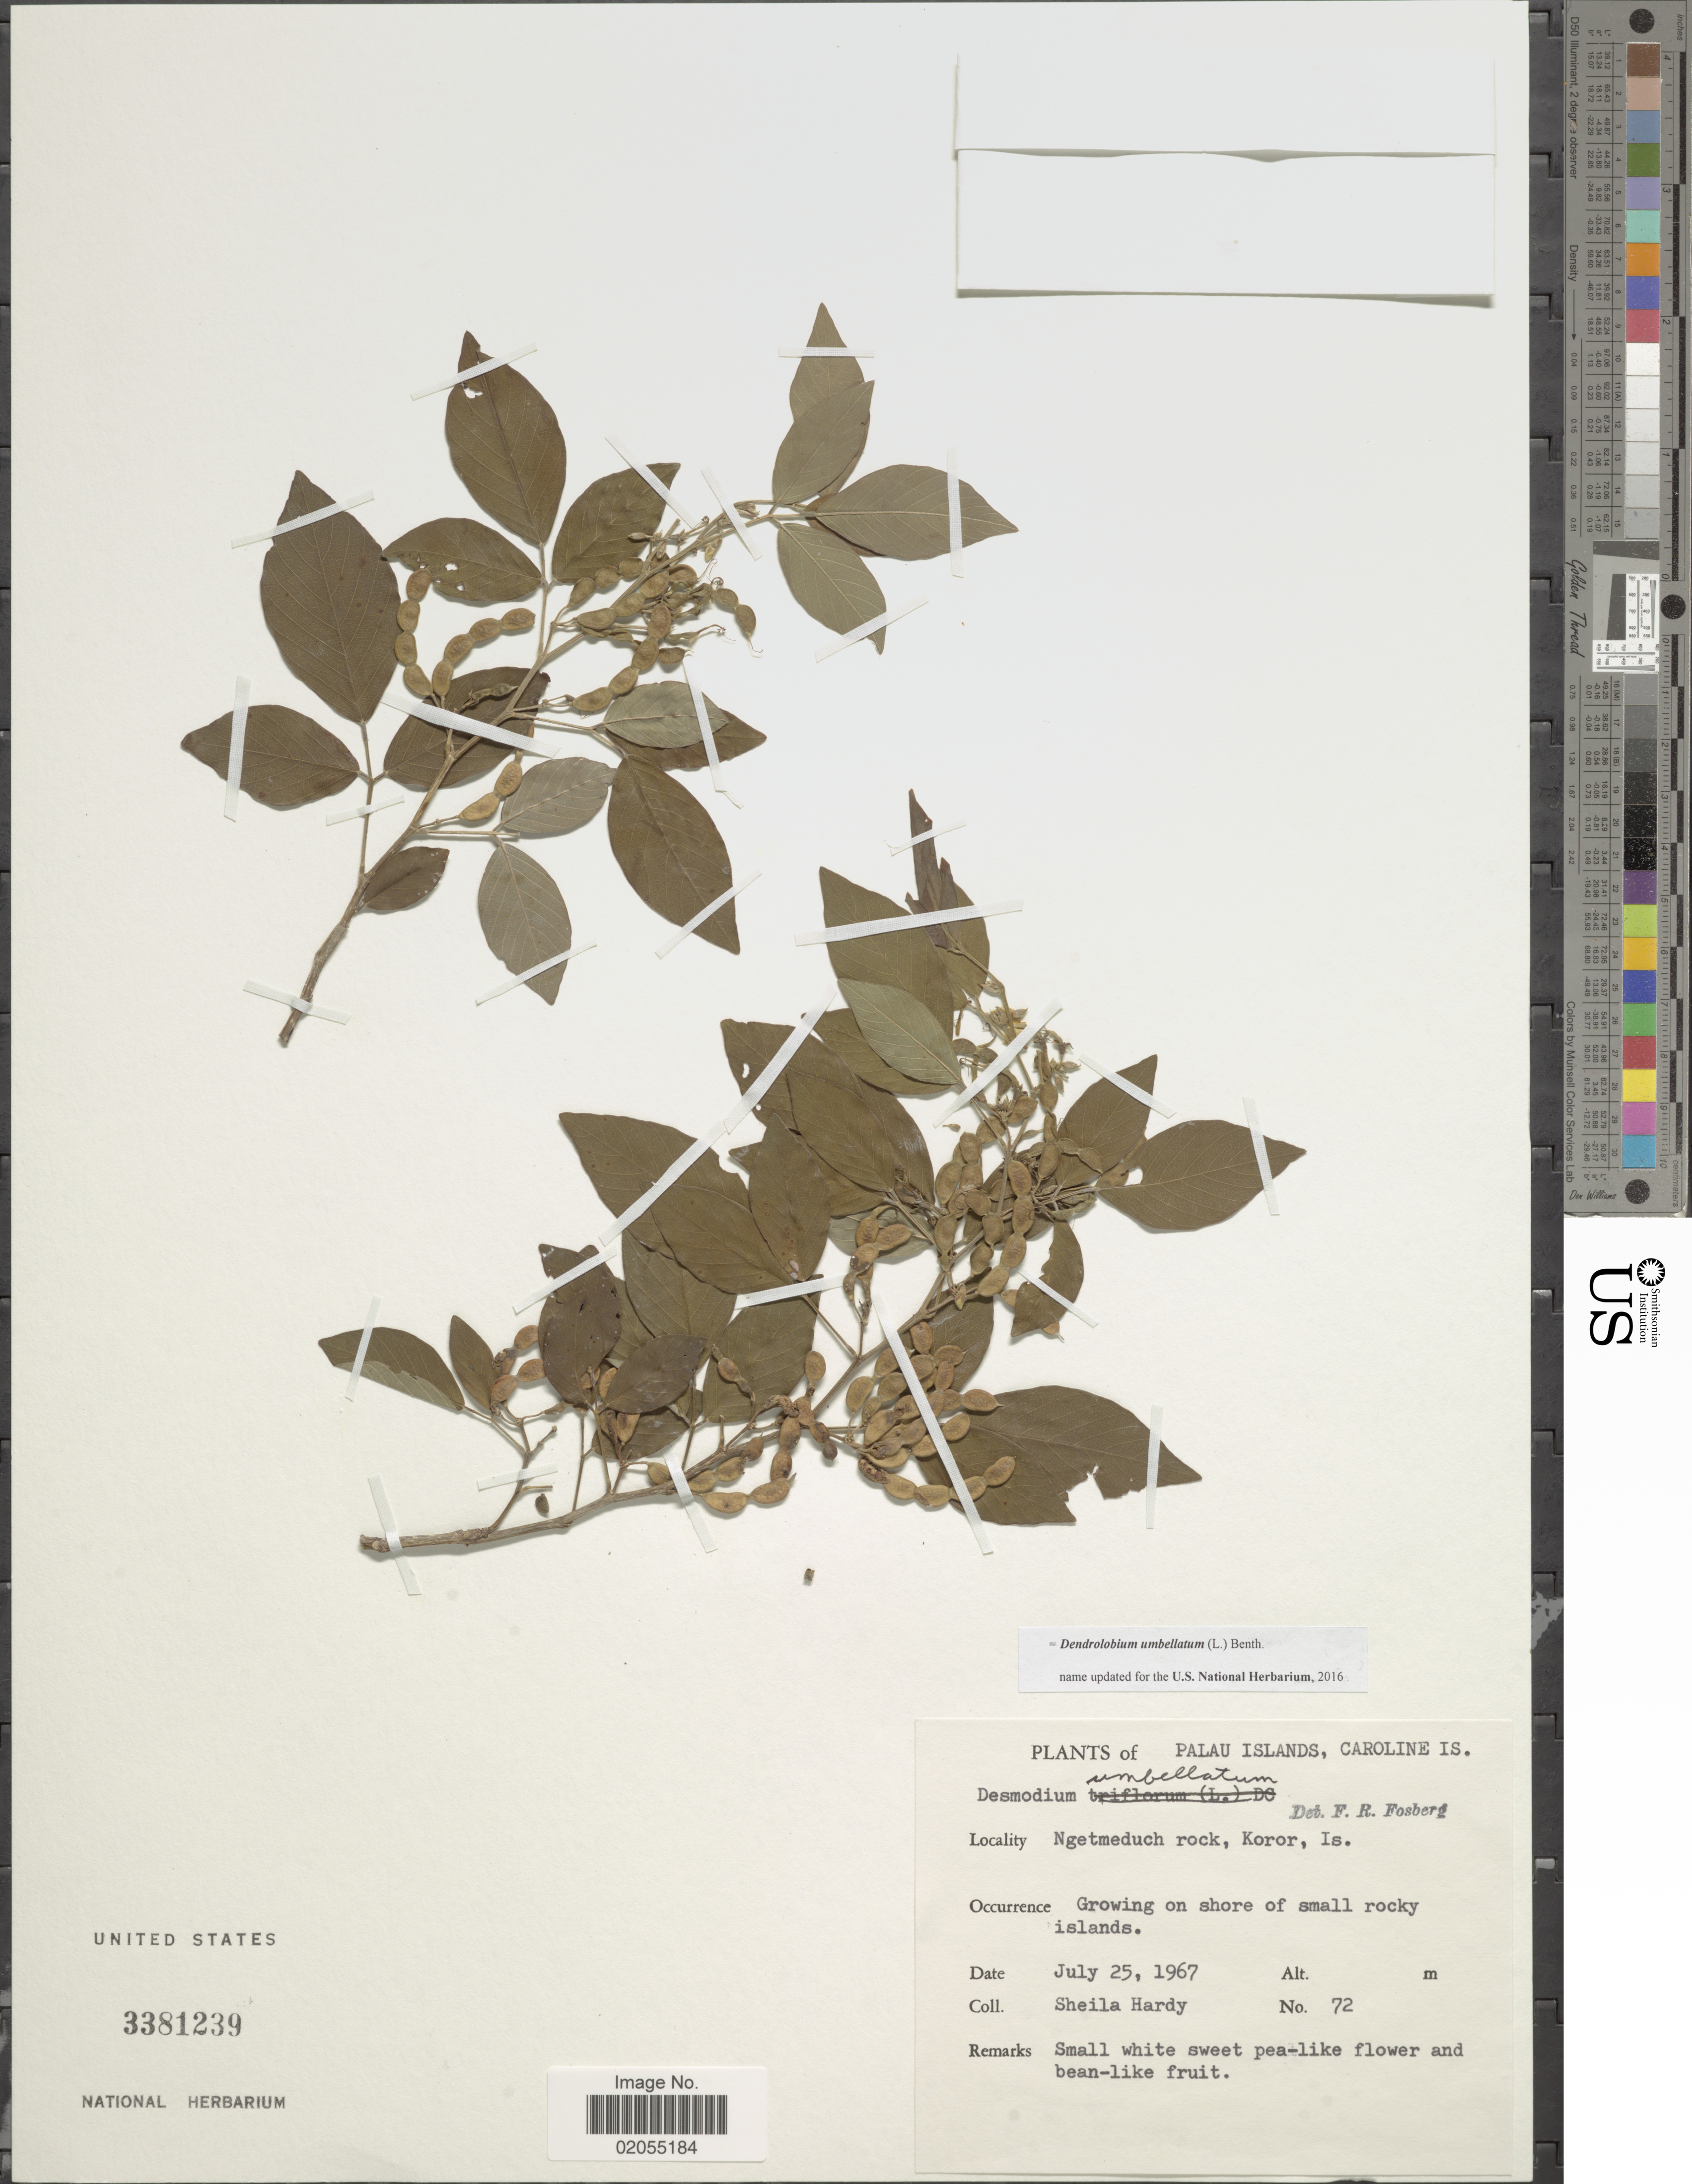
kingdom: Plantae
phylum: Tracheophyta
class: Magnoliopsida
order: Fabales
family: Fabaceae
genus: Dendrolobium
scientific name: Dendrolobium umbellatum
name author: (L.) Benth.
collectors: S. Hardy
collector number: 72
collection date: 1967-07-25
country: Palau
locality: Palau Islands, Caroline Is., Ngetmeduch rock, Koror, Is.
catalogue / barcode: US 3381239